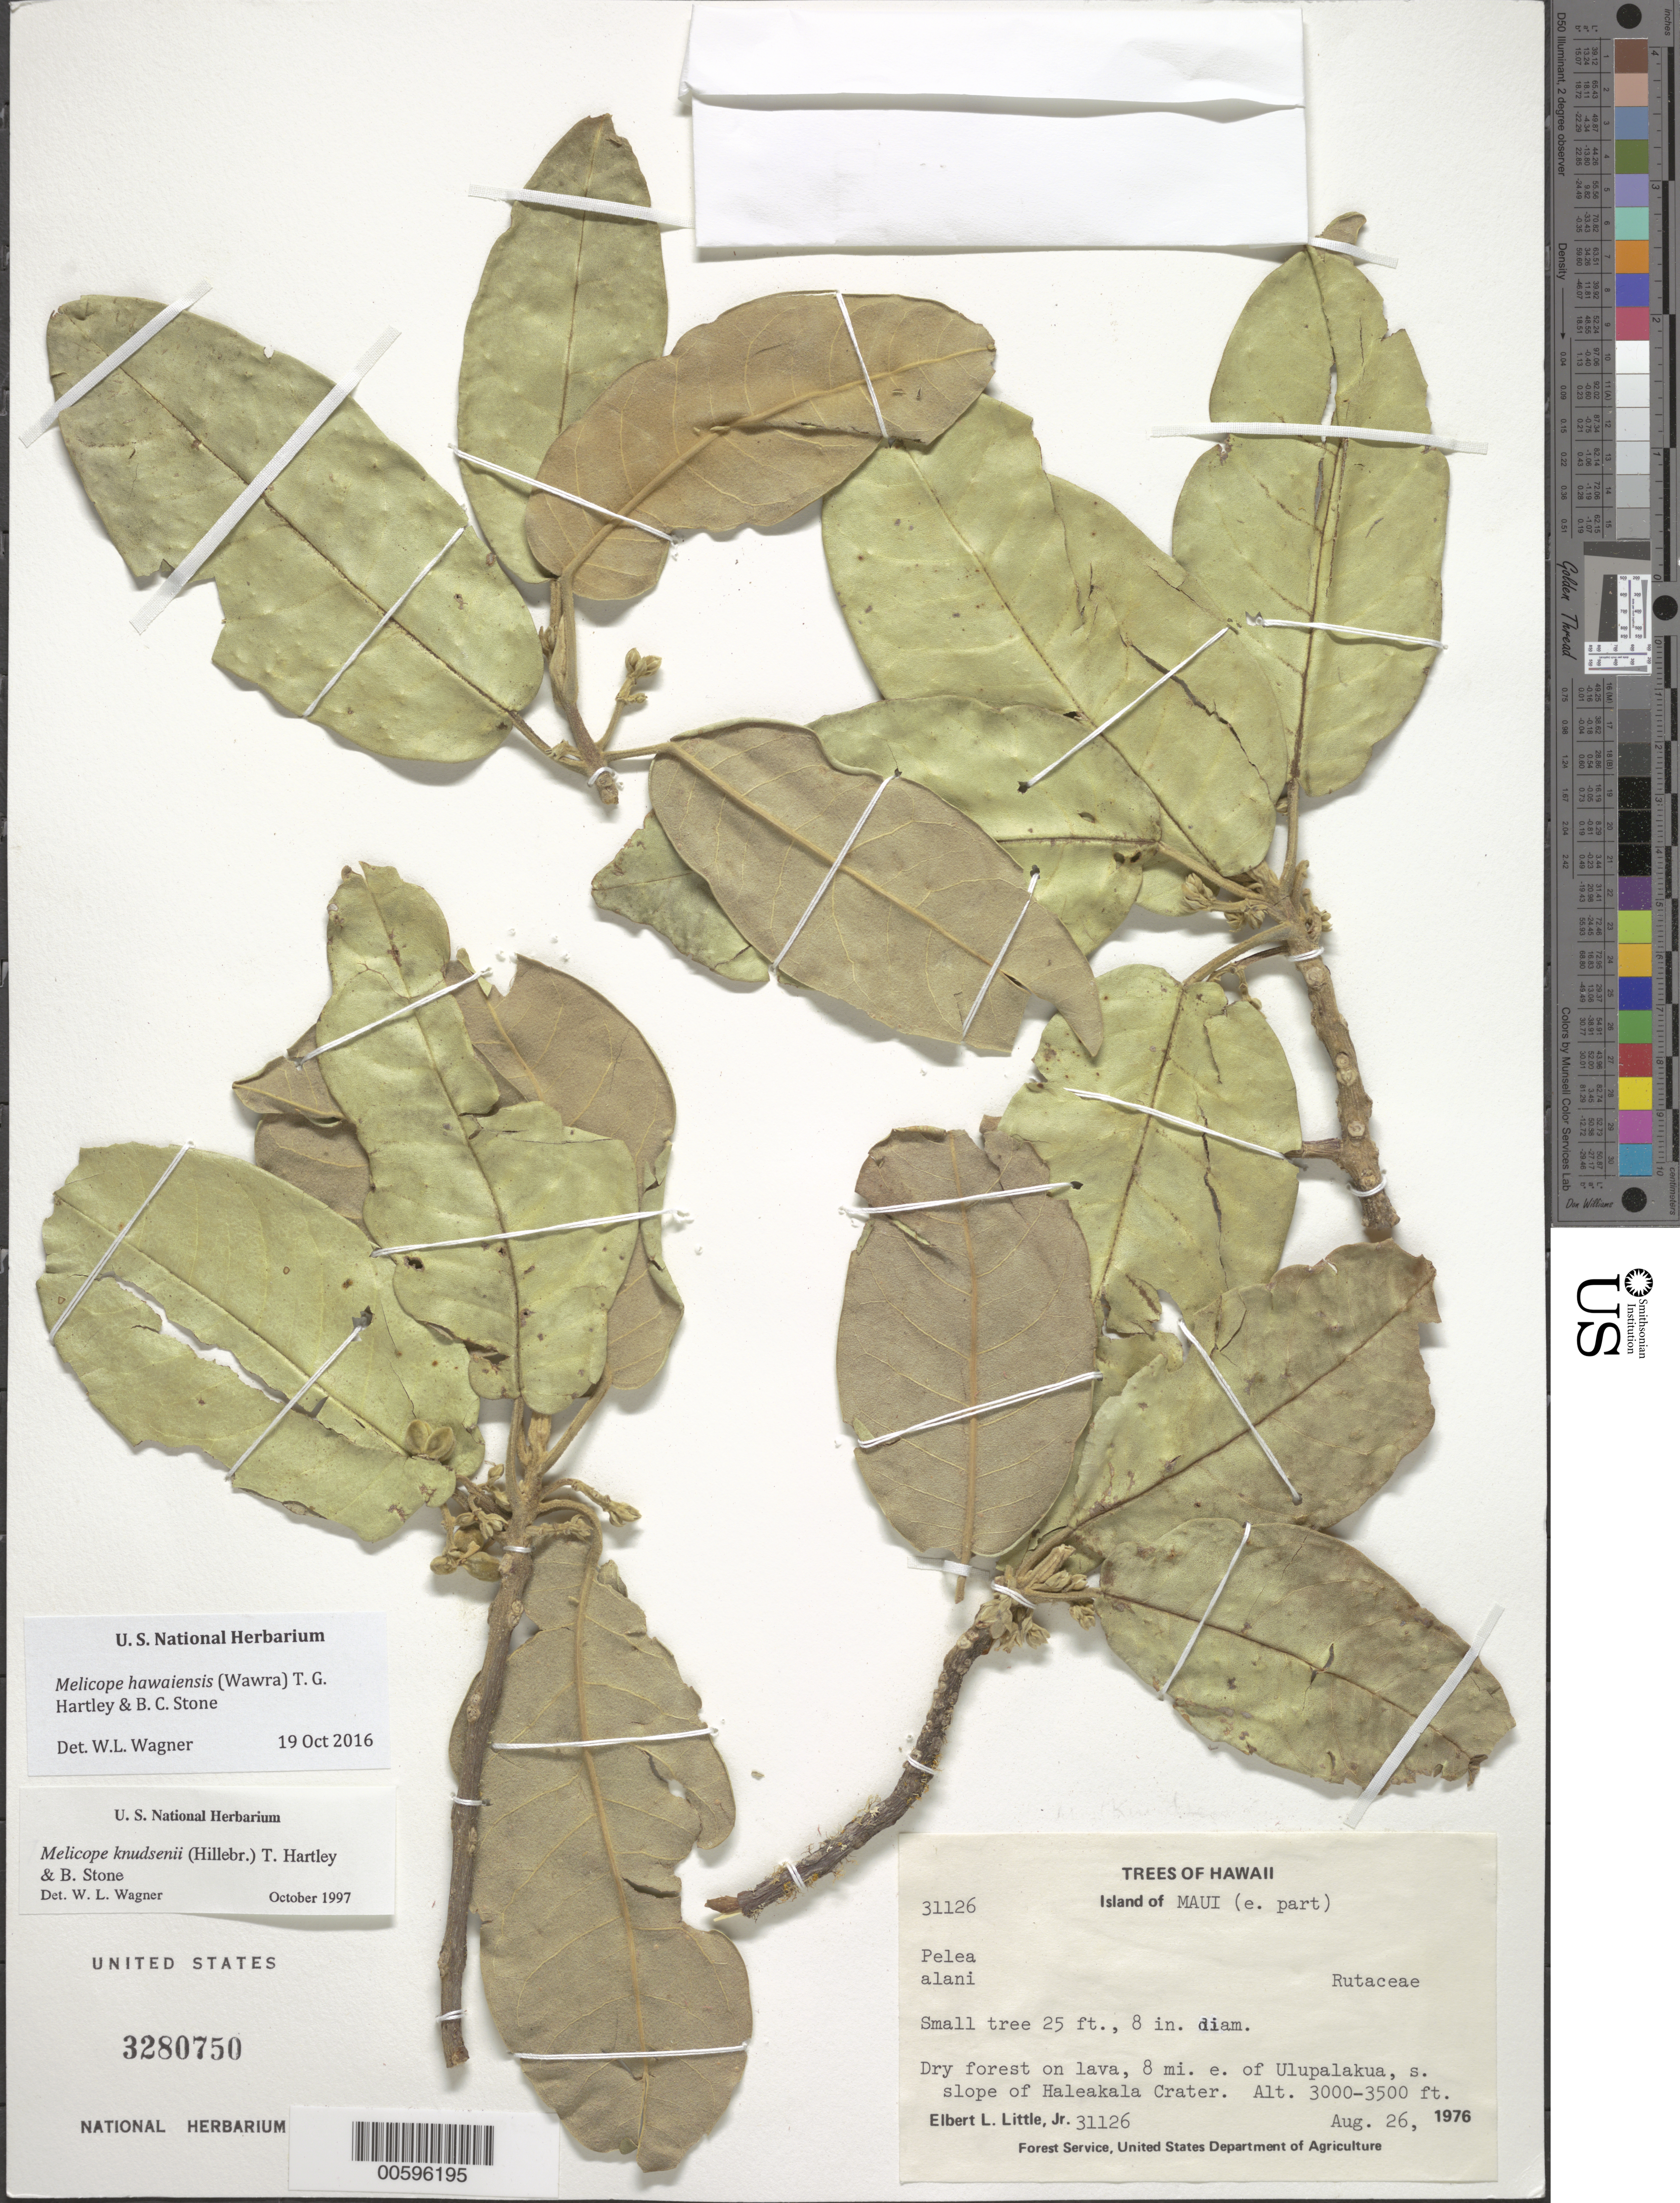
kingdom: Plantae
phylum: Tracheophyta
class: Magnoliopsida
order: Sapindales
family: Rutaceae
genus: Melicope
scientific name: Melicope hawaiensis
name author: (Wawra) T.G. Hartley & B.C. Stone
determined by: Wagner, W. L., (BOT), Smithsonian Institution - National Museum of Natural History (UNITED STATES)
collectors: E. L. Little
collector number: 31126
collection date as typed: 26 Aug 1976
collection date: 1976-08-26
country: United States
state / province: Hawaii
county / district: Maui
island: Maui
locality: E Maui, 8 mi E of Ulupalakua, S slope of Haleakala Crater.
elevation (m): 914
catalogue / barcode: US 3280750